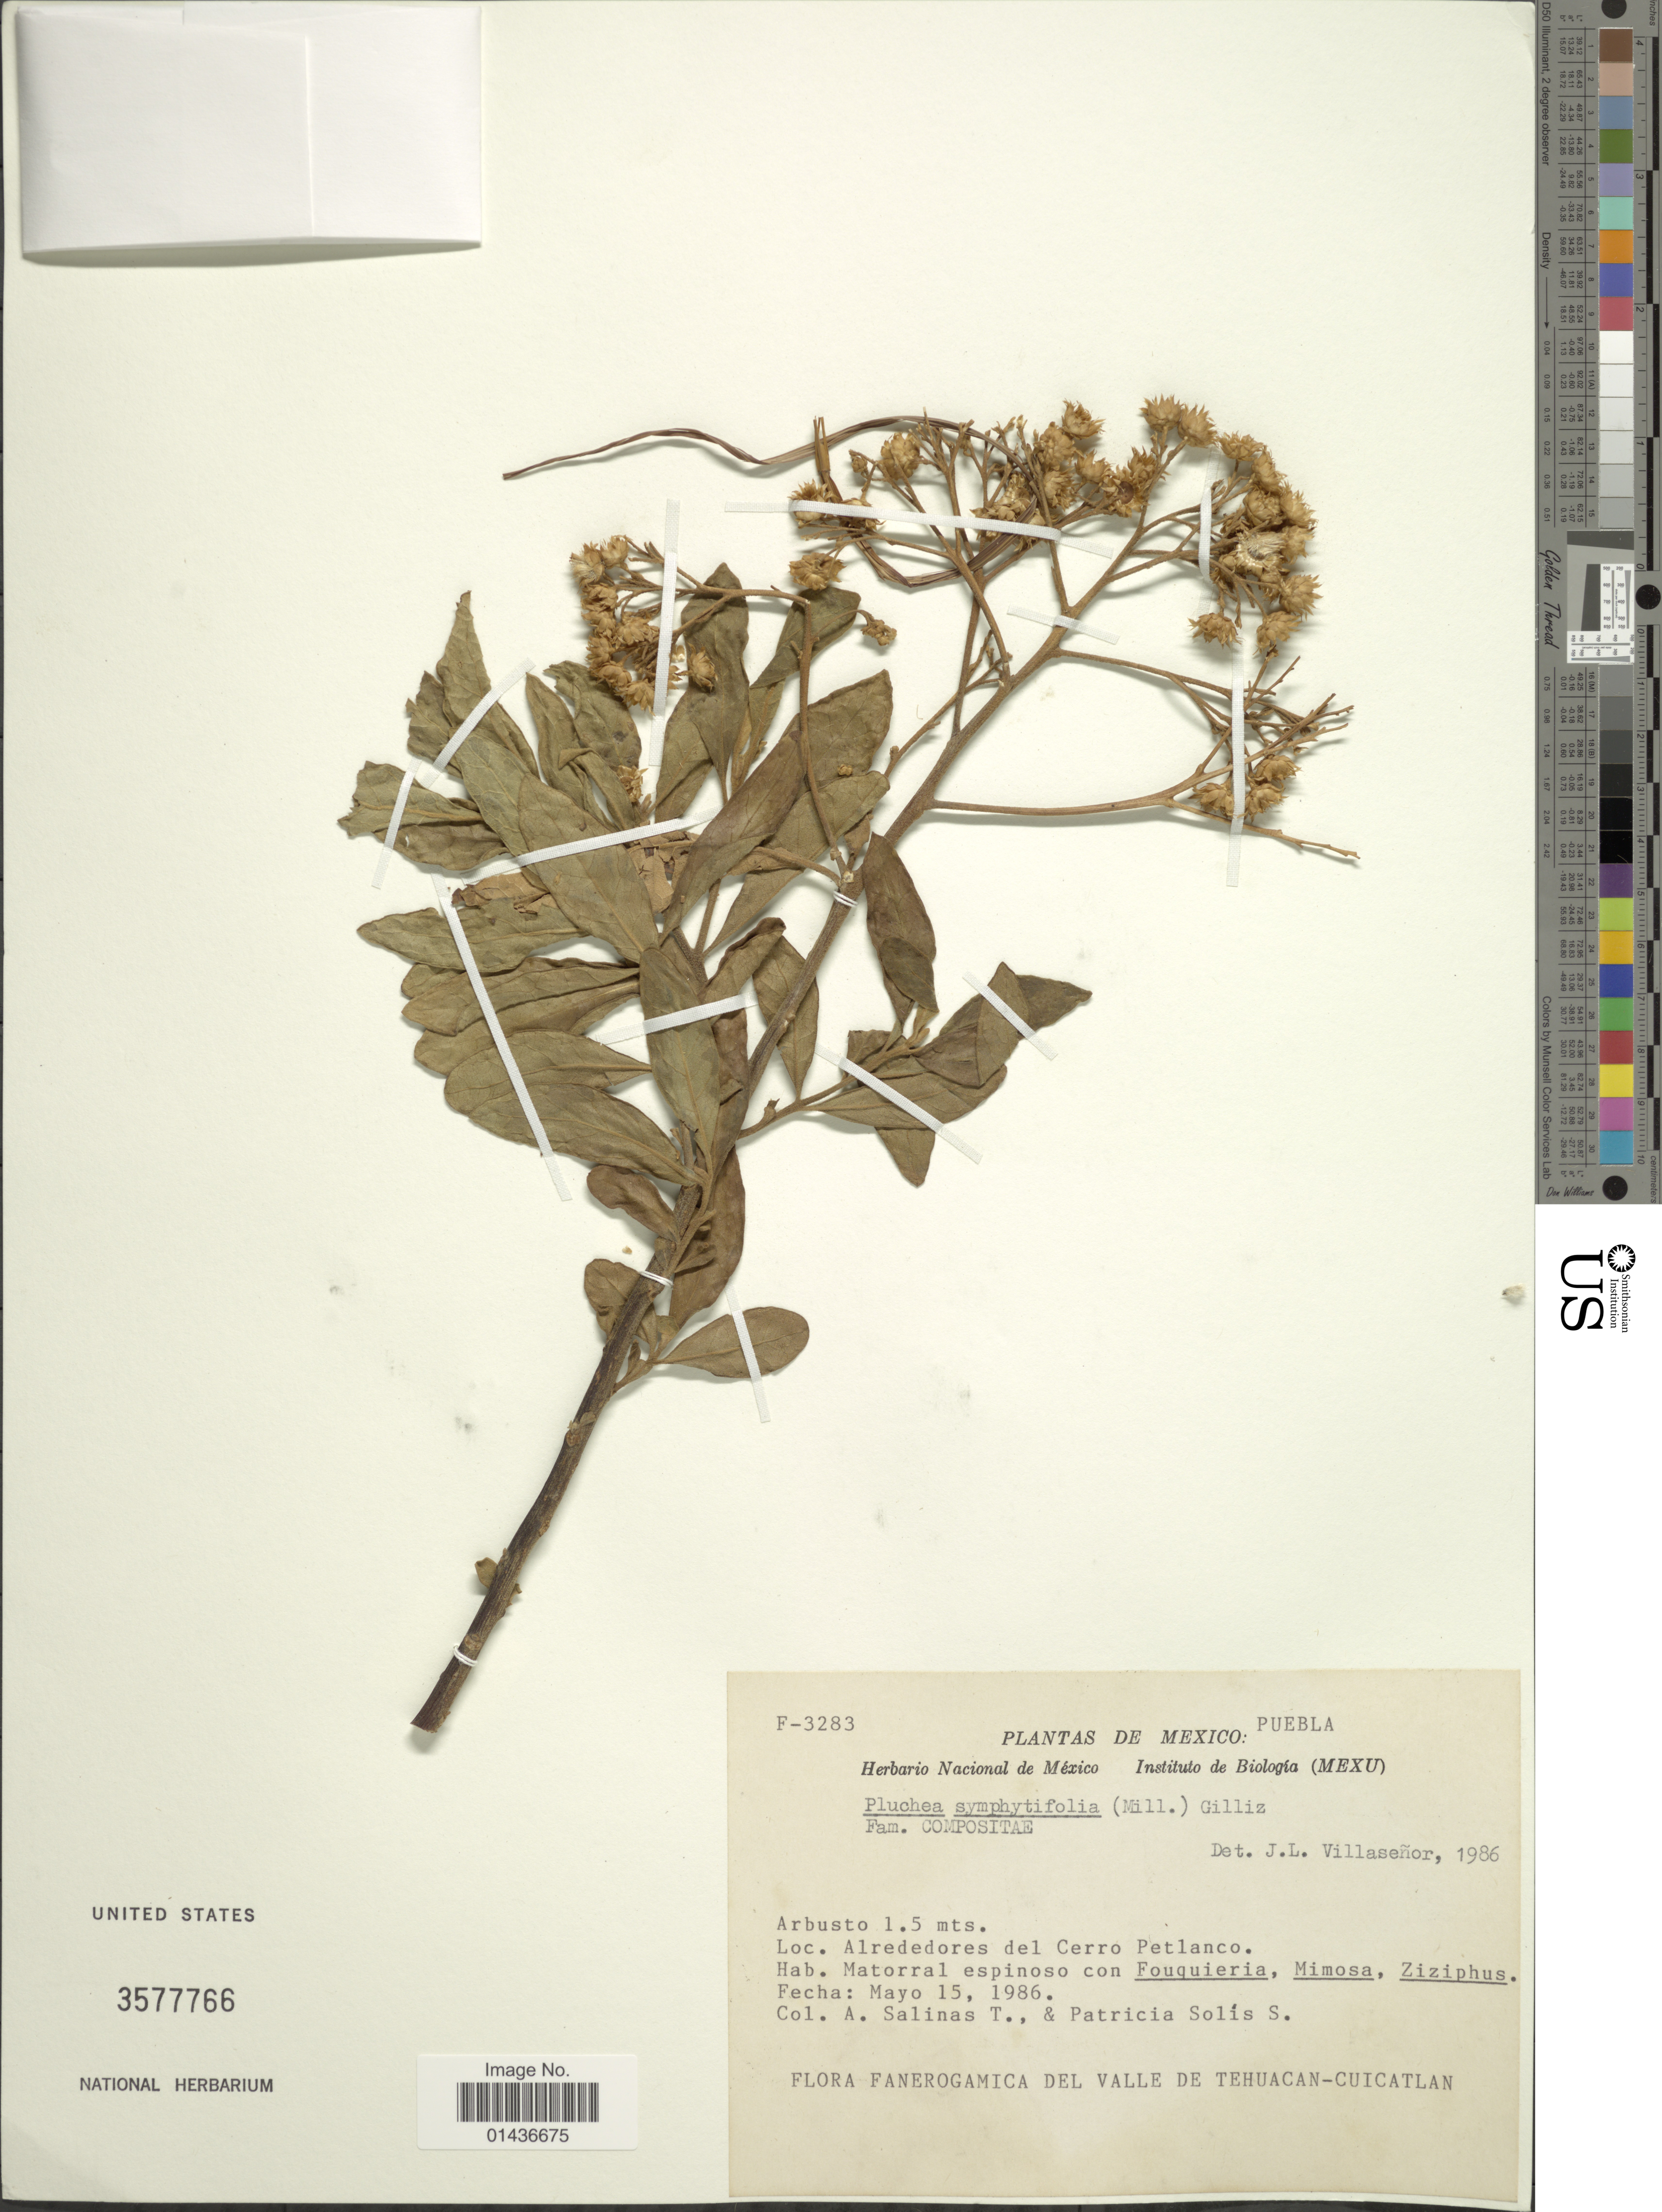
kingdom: Plantae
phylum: Tracheophyta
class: Magnoliopsida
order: Asterales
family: Asteraceae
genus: Pluchea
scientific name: Pluchea symphytifolia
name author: (Mill.) Gillis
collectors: A. Salinas T. & P. Solis S.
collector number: F-3283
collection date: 1986-05-15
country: Mexico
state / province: Puebla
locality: Alrededores del Cerro Petlanco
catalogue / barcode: US 3577766